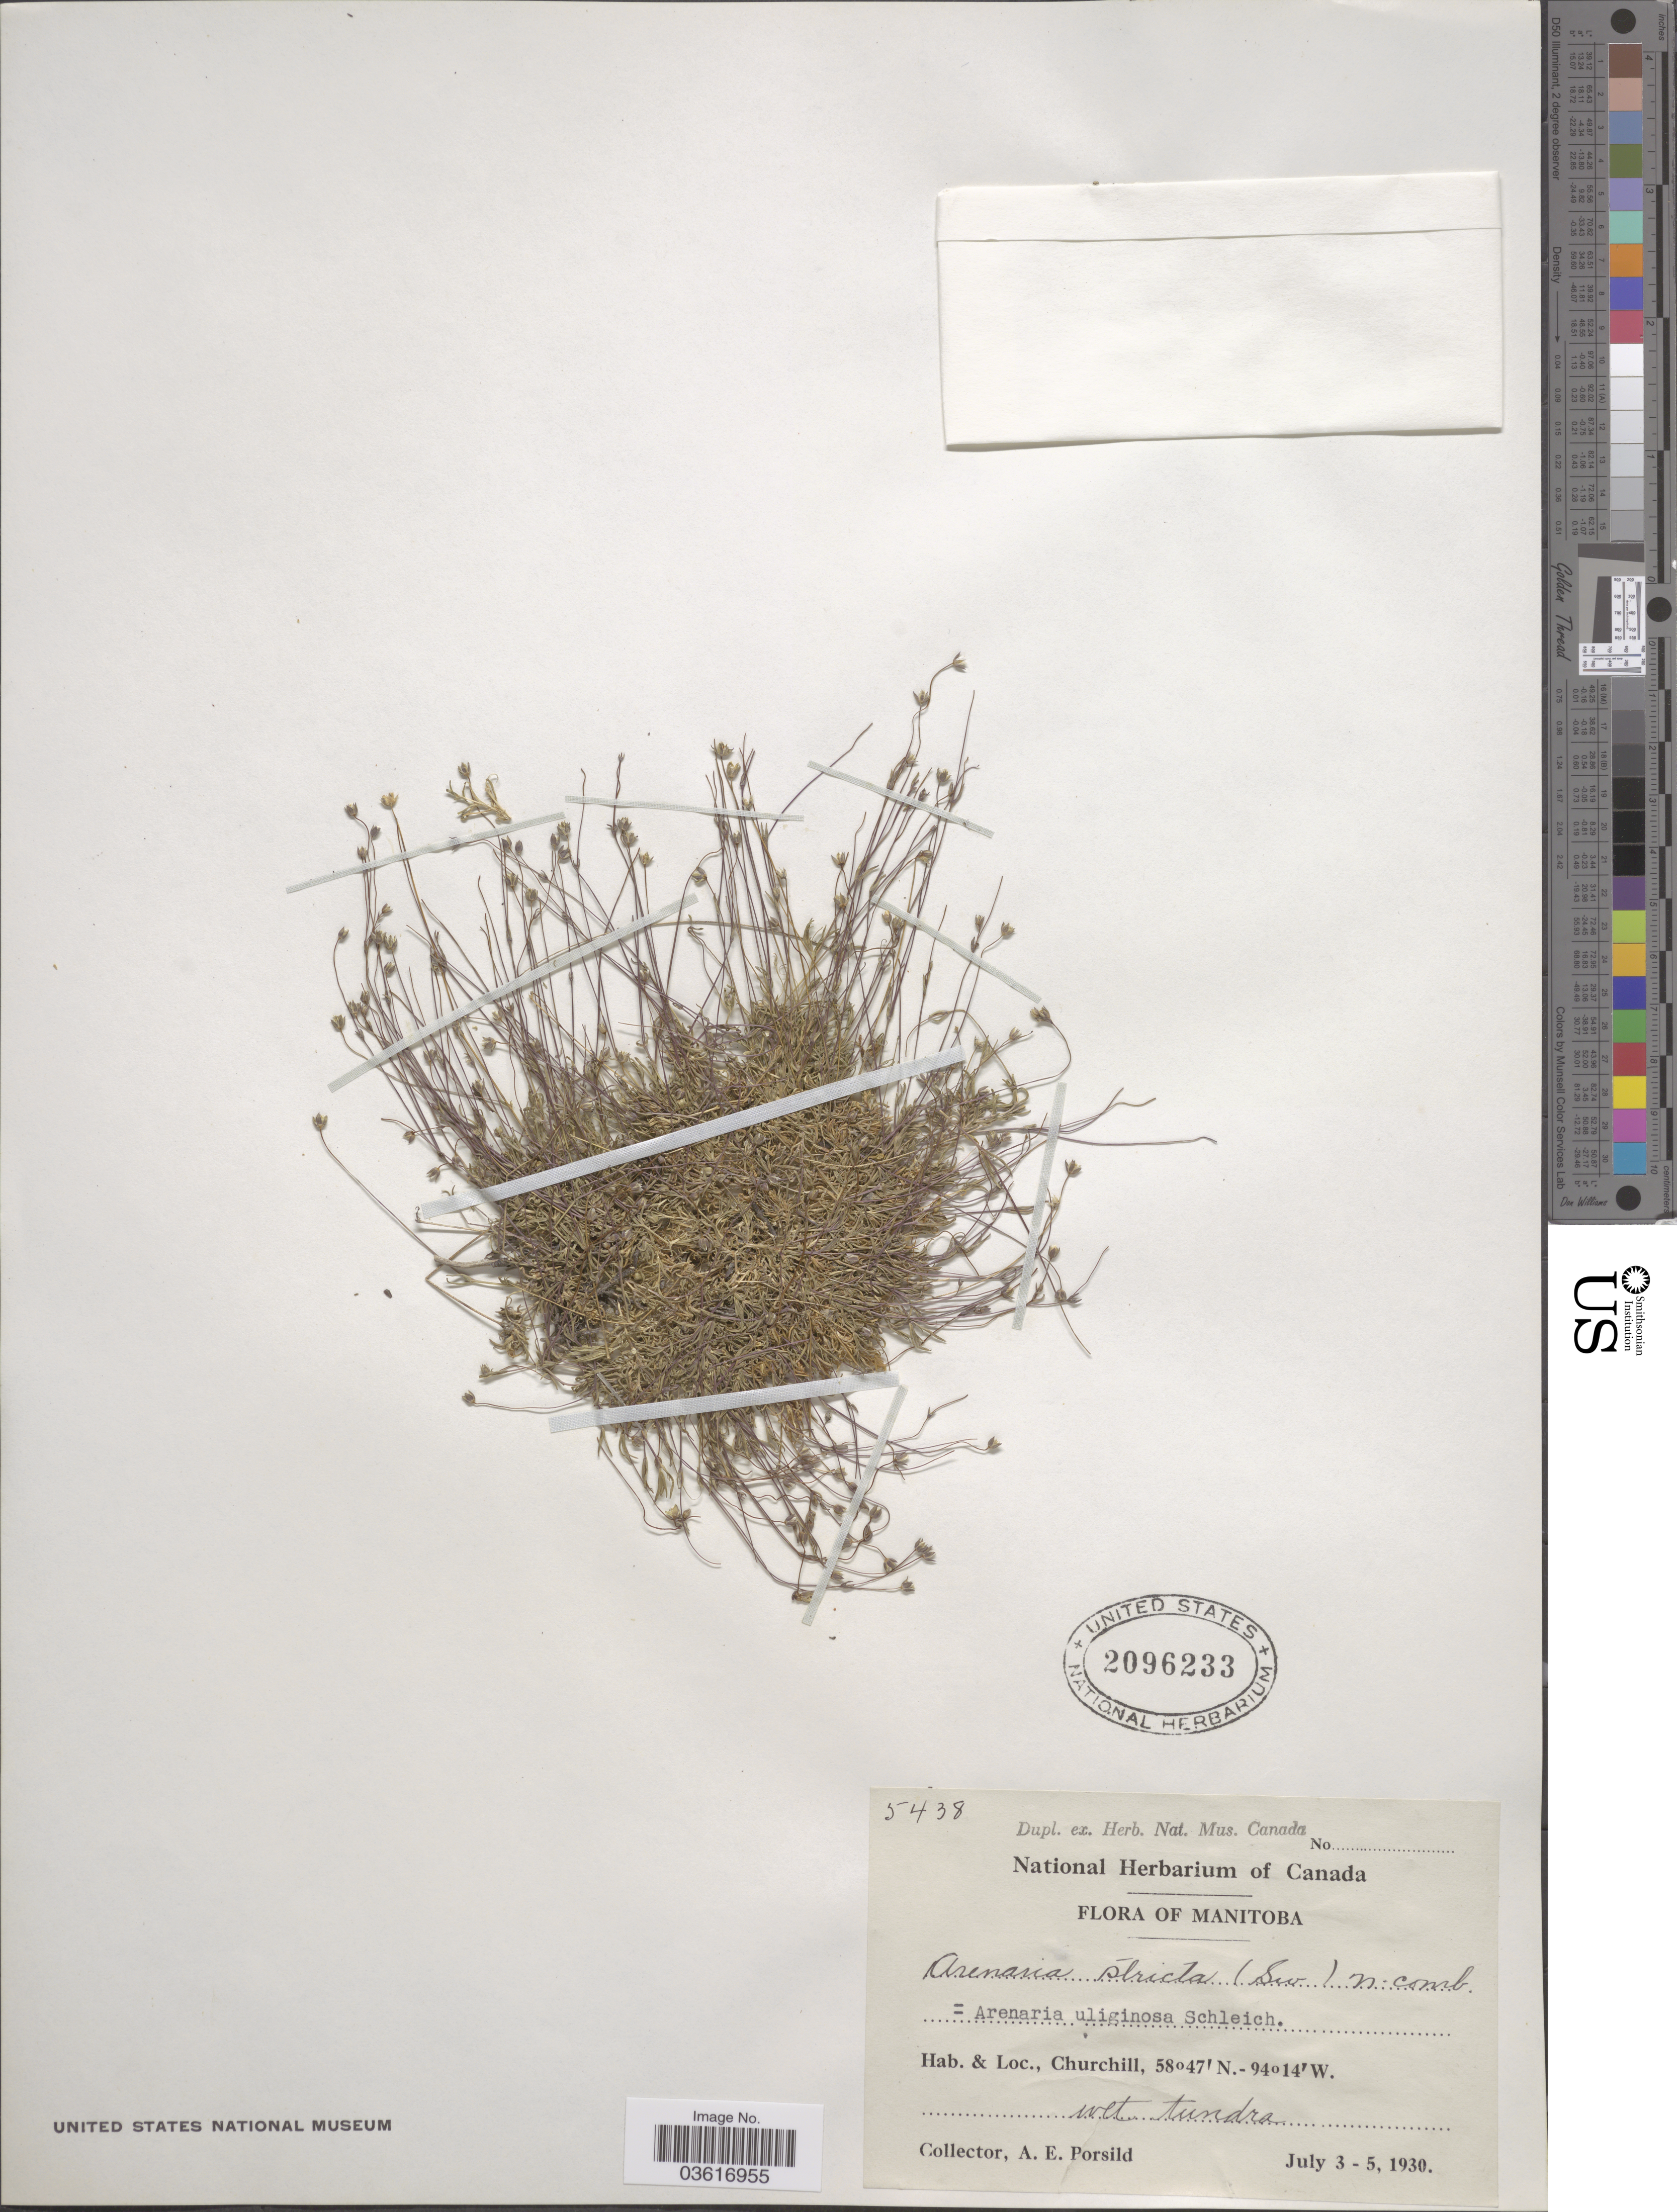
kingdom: Plantae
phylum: Tracheophyta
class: Magnoliopsida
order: Caryophyllales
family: Caryophyllaceae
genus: Minuartia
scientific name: Minuartia stricta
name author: (Sw.) Hiern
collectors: A. E. Porsild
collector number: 5438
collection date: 1930-07-03/1930-07-05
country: Canada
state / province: Manitoba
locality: Churchill.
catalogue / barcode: US 2096233